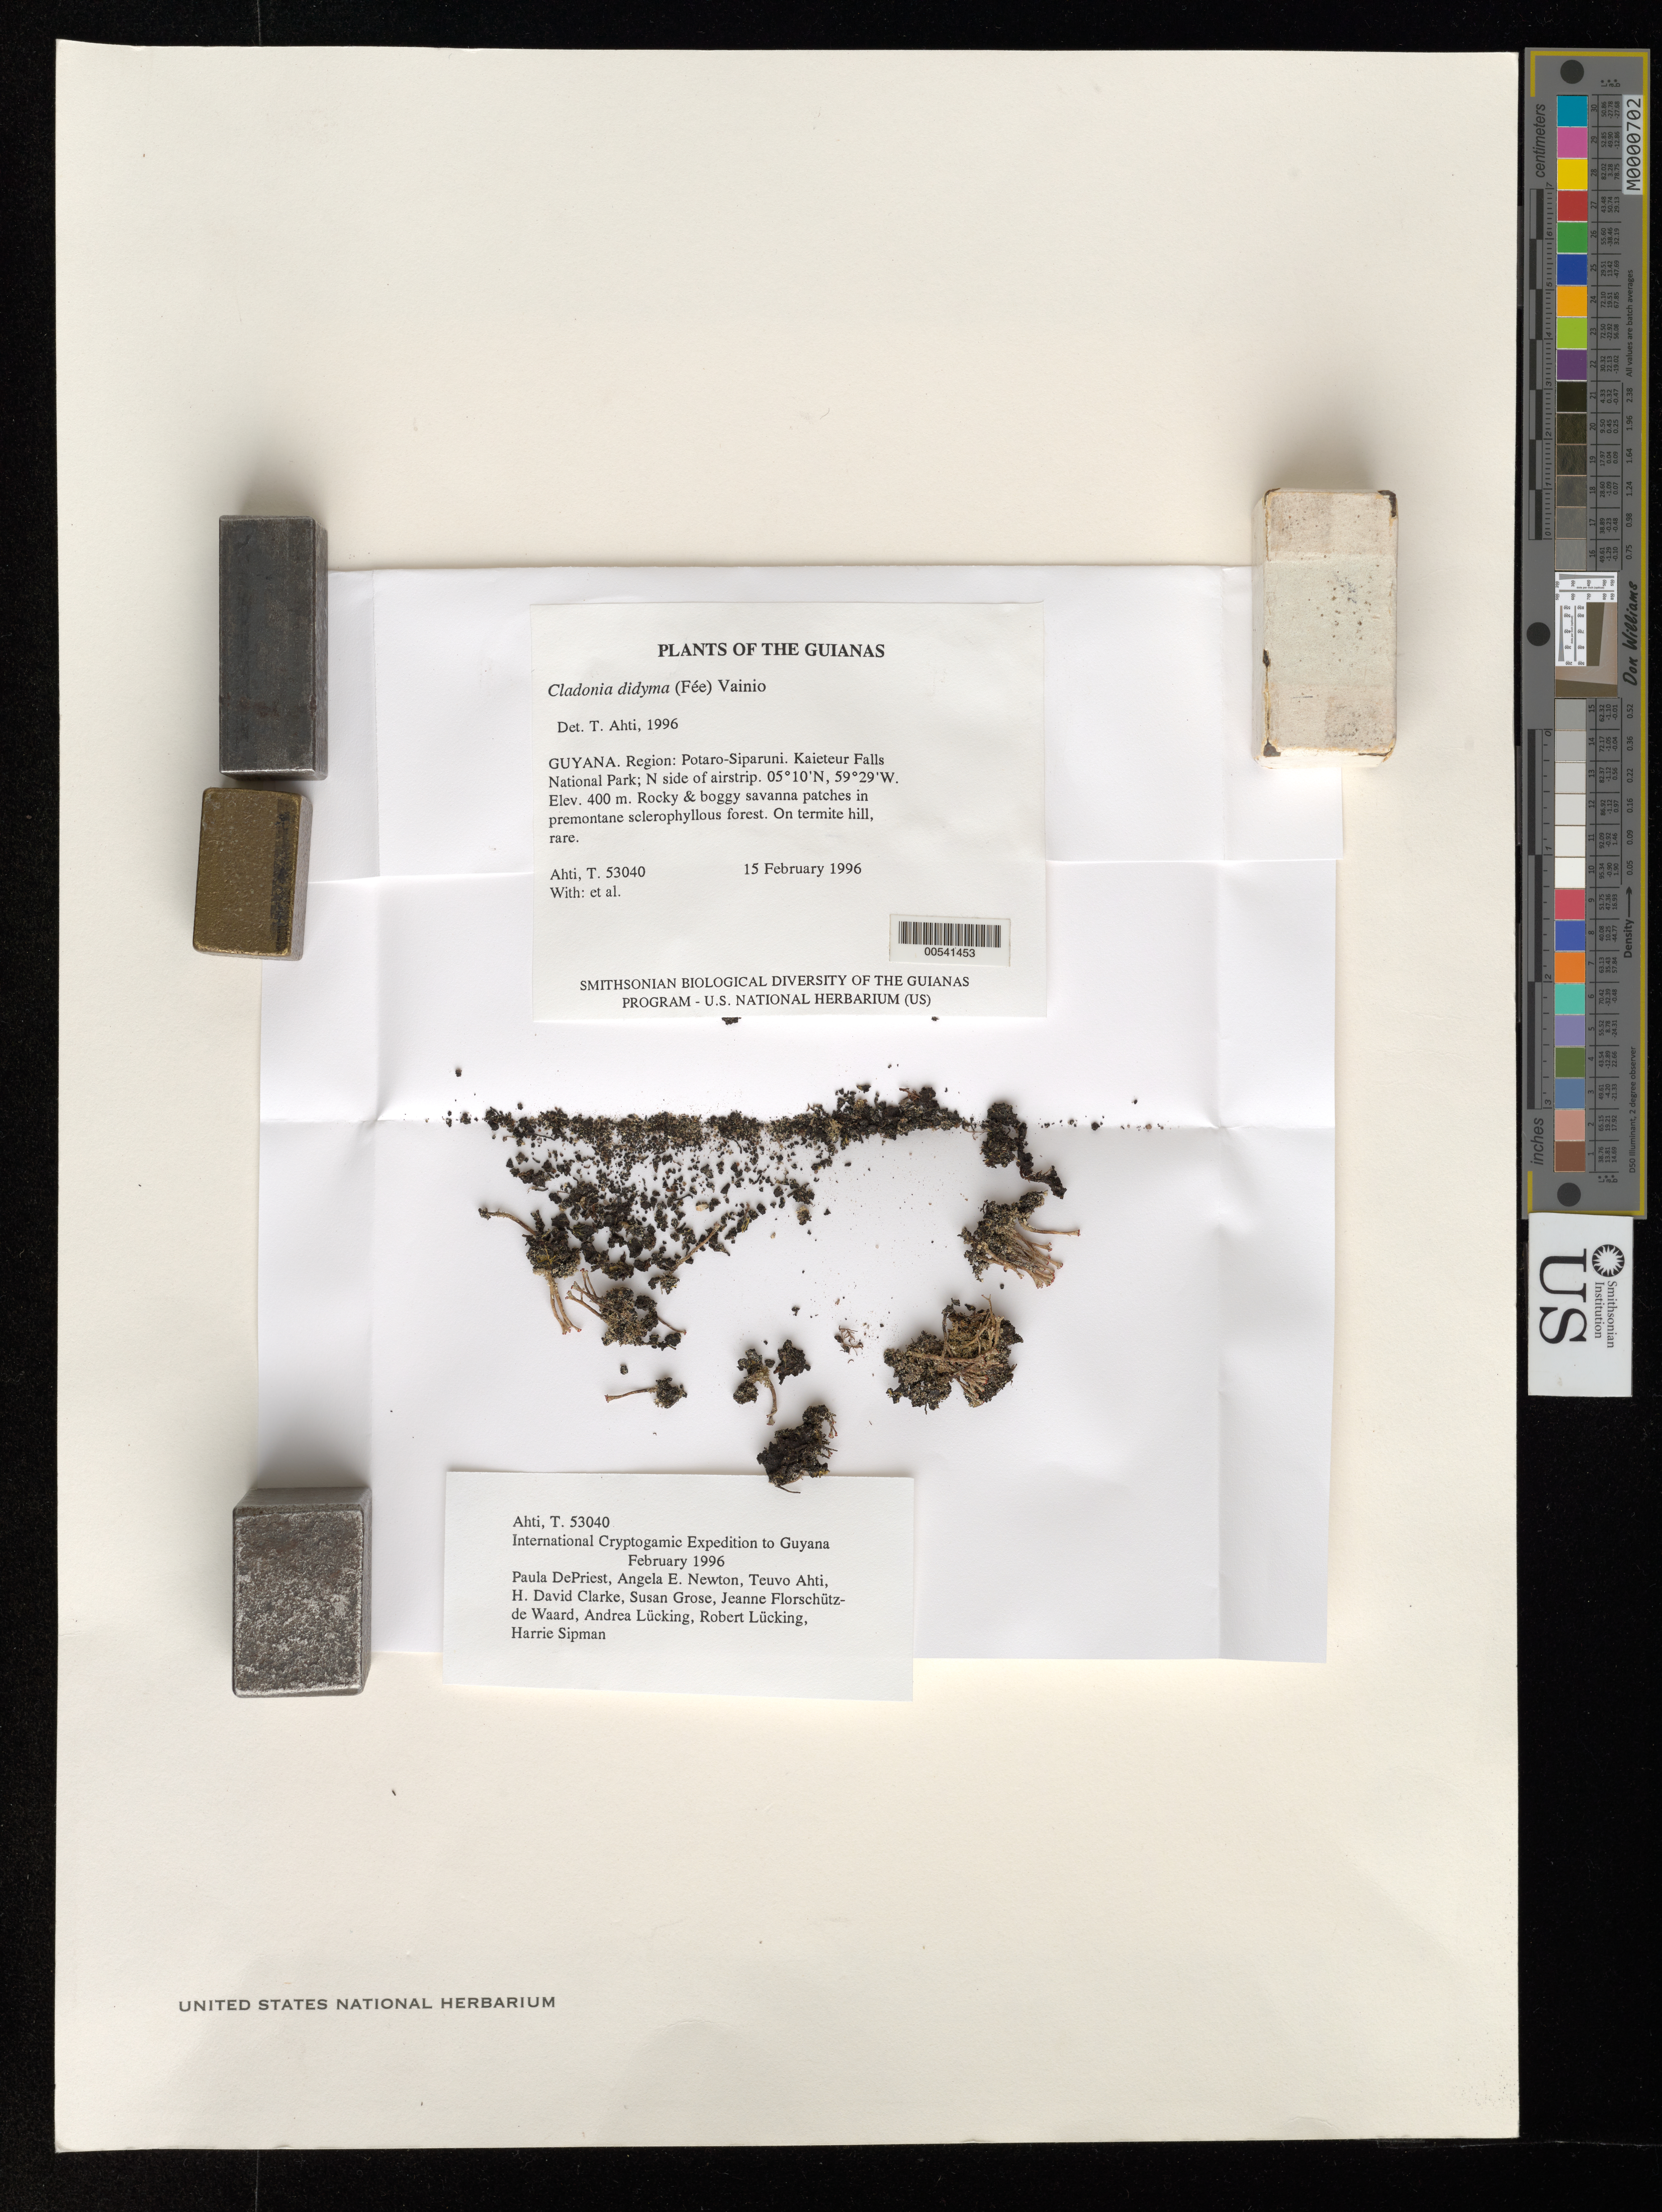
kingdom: Fungi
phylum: Ascomycota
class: Lecanoromycetes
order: Lecanorales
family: Cladoniaceae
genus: Cladonia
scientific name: Cladonia didyma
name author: (Fée) Vain.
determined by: Ahti, Teuvo T.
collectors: T. T. Ahti et al.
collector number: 53040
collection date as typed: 15 February 1996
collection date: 1996-02-15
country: Guyana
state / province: Potaro-Siparuni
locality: Kaieteur Falls National Park; N side of airstrip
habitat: Rocky & boggy savanna patches in premontane sclerophyllous forest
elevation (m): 400